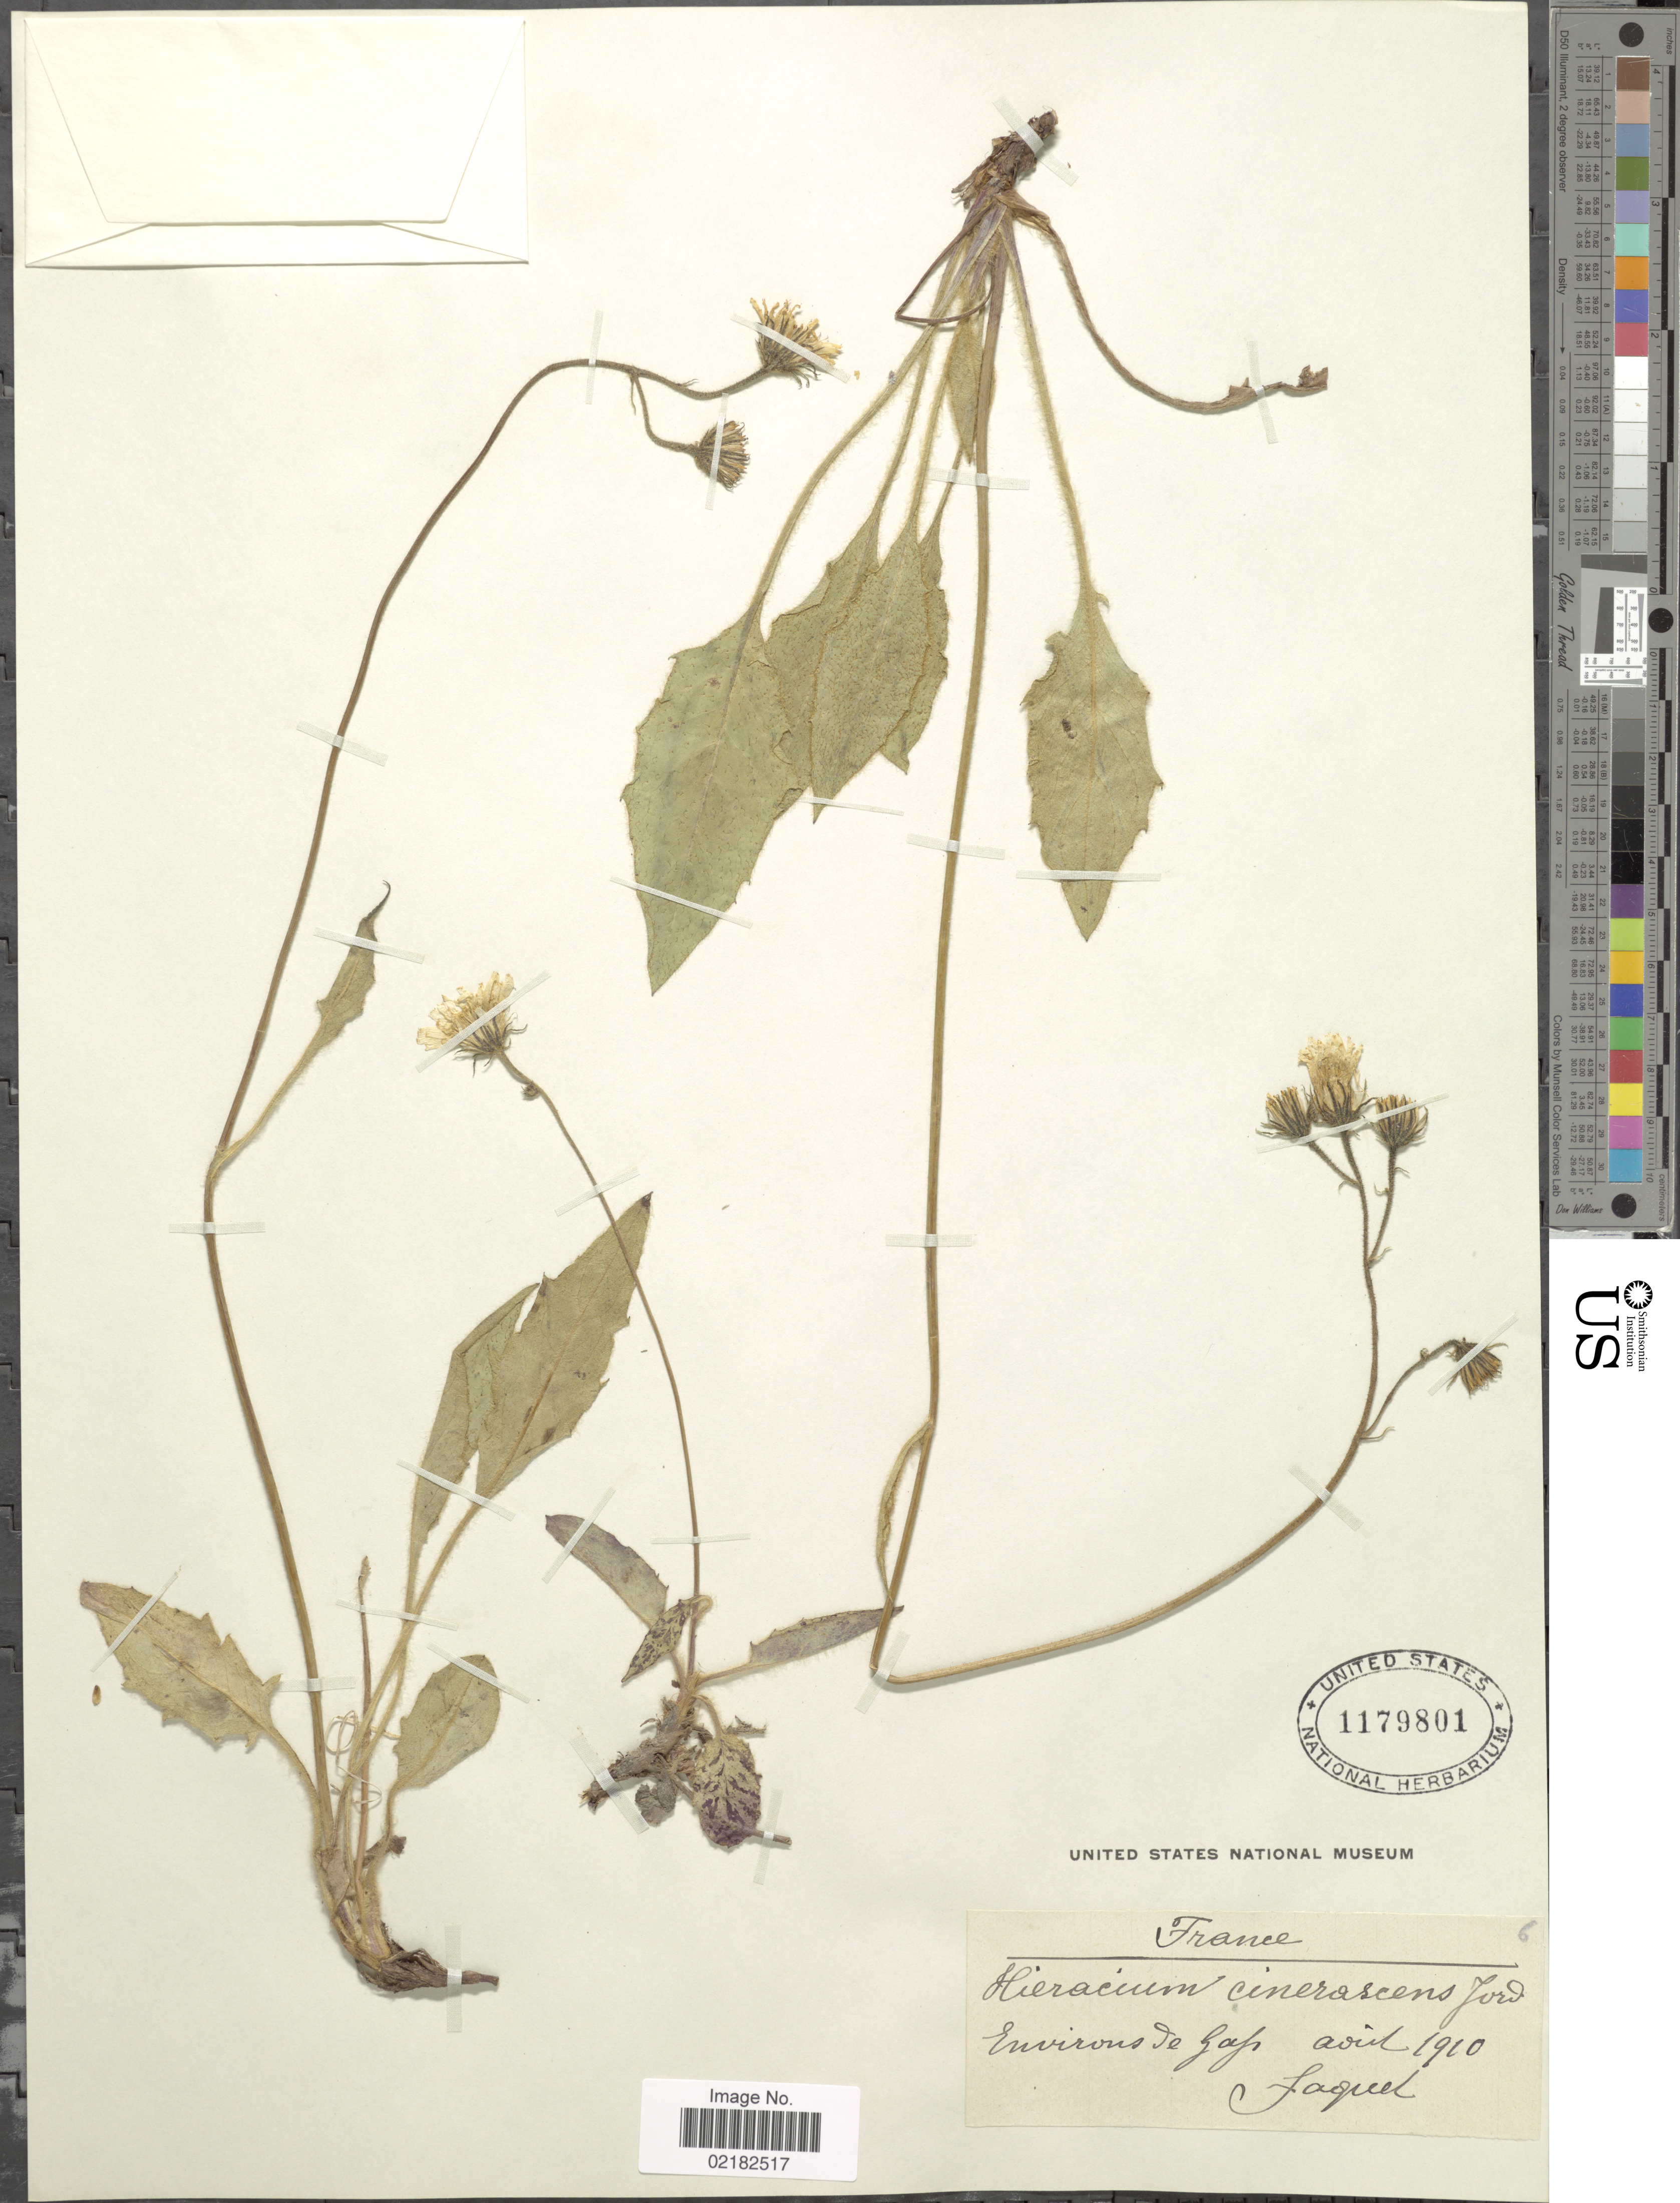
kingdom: Plantae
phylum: Tracheophyta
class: Magnoliopsida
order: Asterales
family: Asteraceae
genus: Hieracium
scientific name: Hieracium glaucinum subsp. cinerascens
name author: (Jord.) Breistroffer & Litard.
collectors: -. Jaquel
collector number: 6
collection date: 1910-04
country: France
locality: Environ de Gap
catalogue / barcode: US 1179801